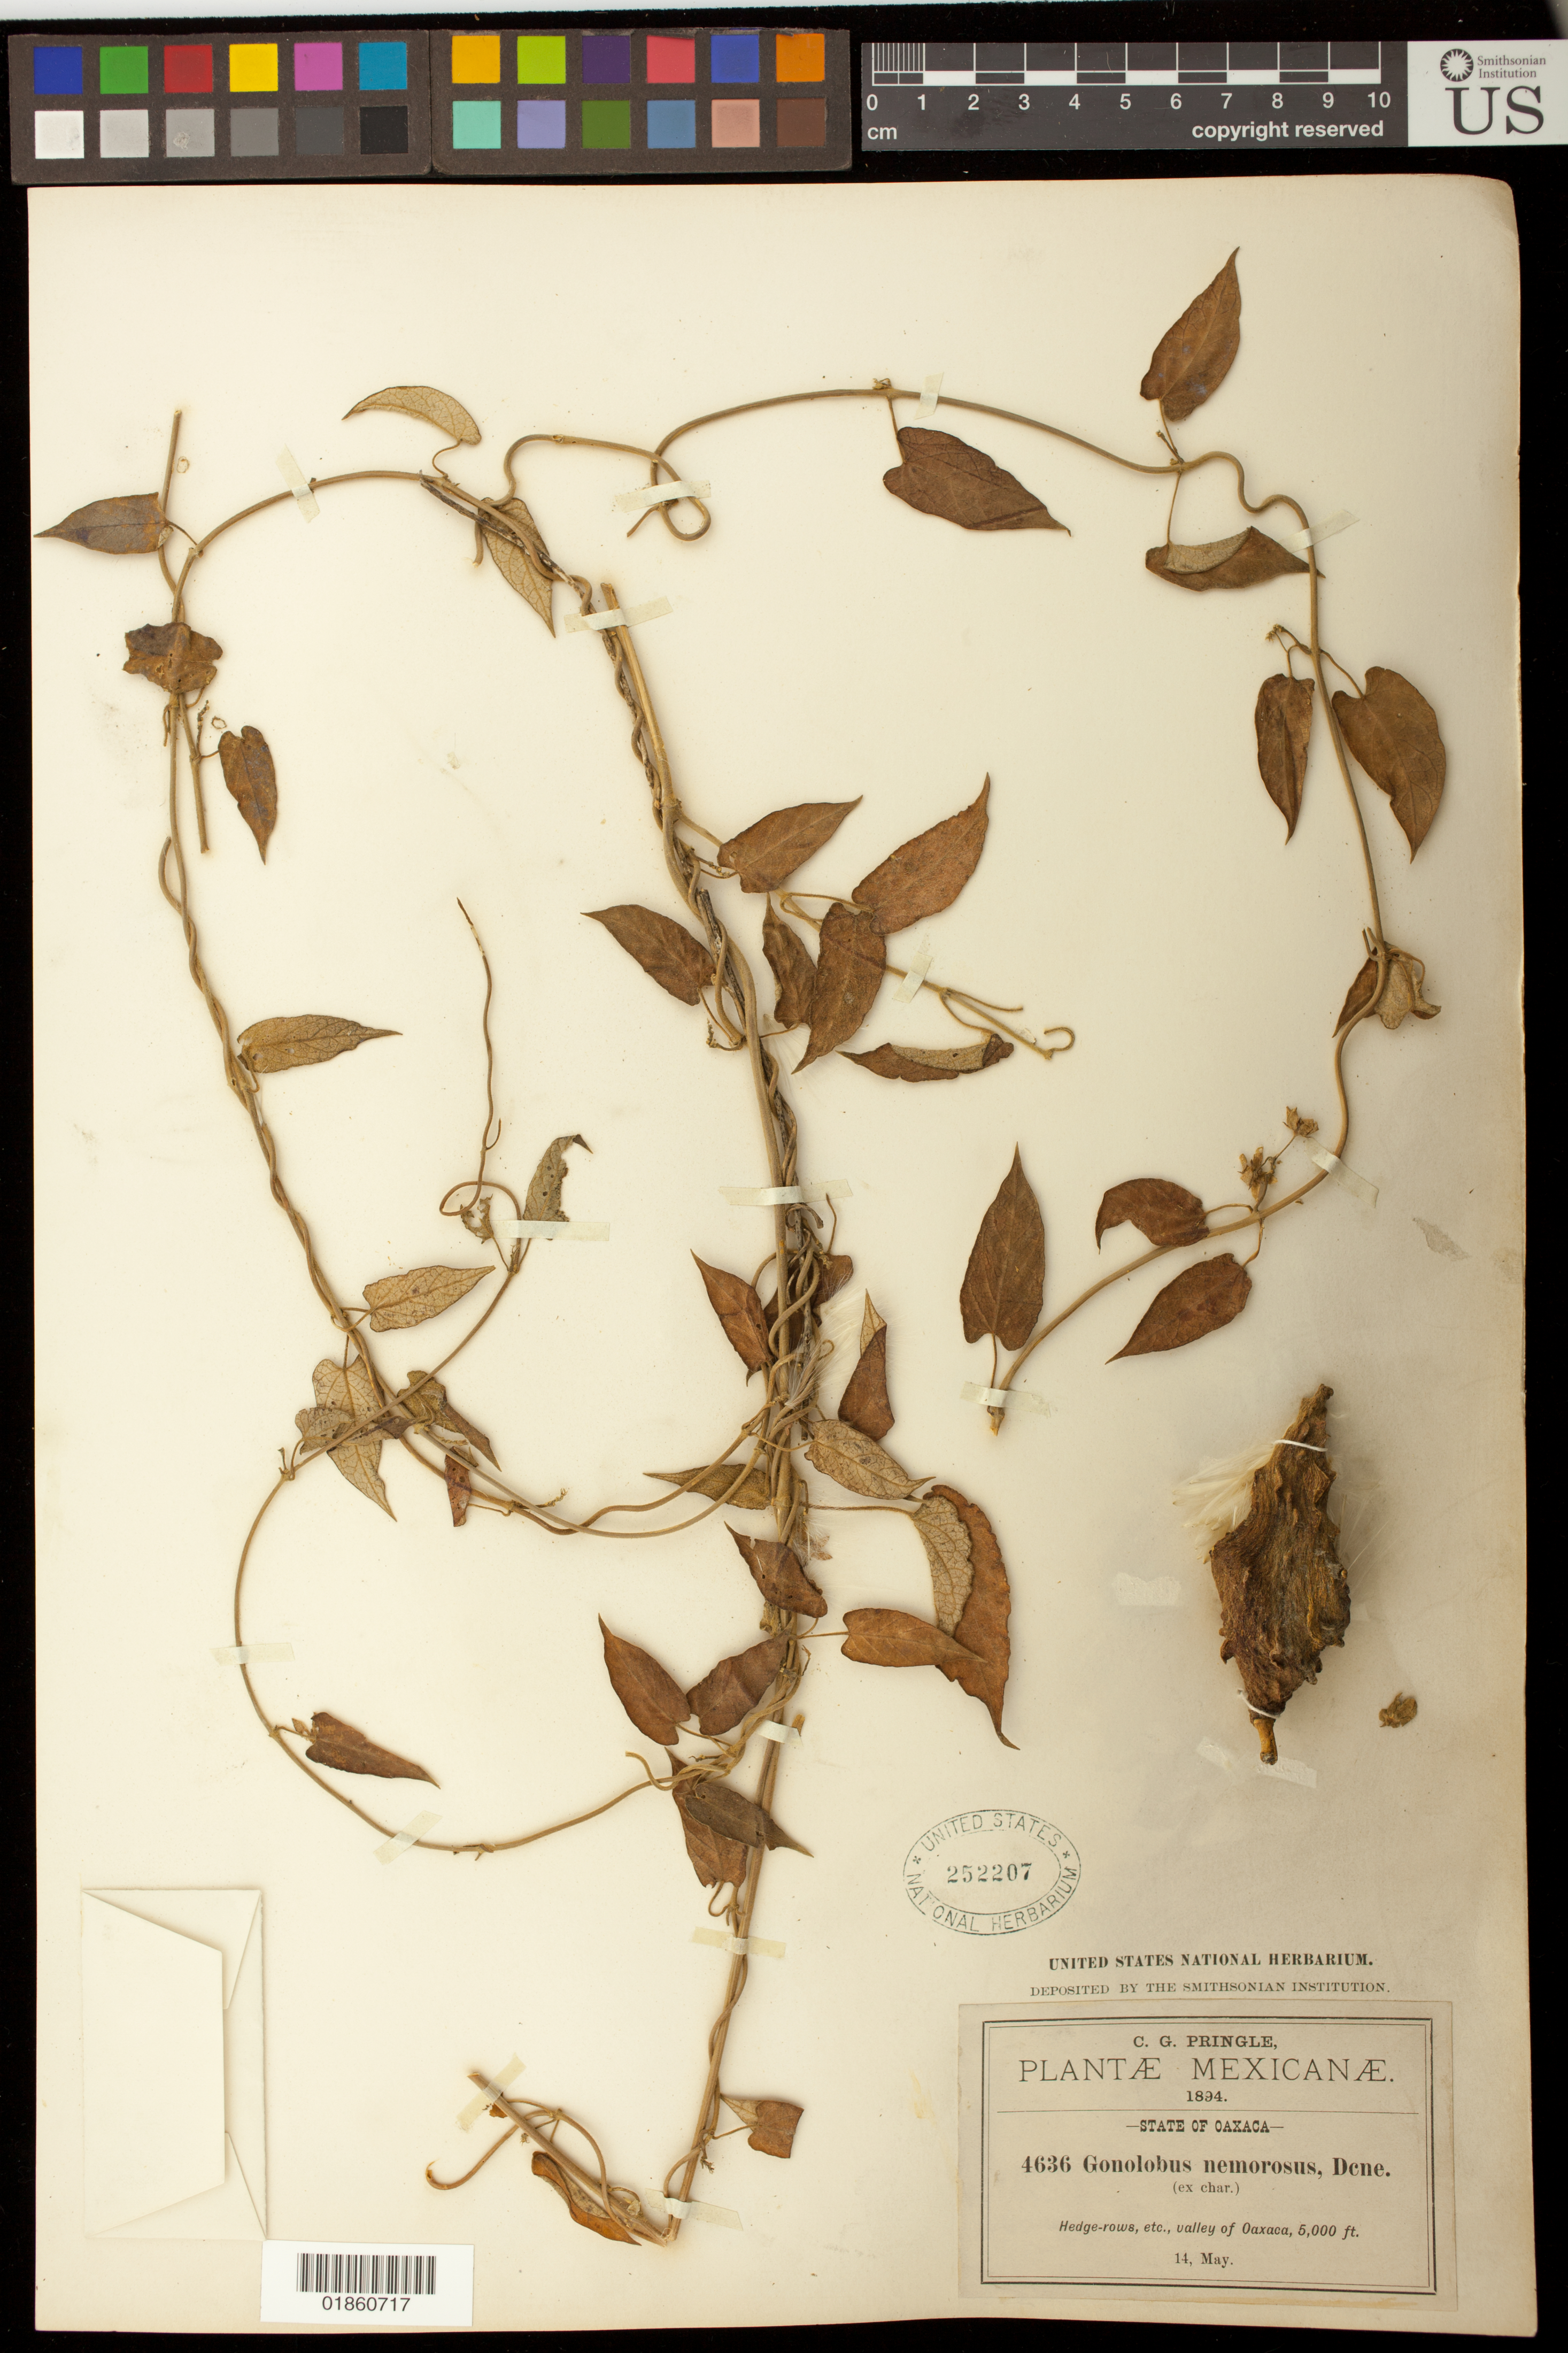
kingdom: Plantae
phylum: Tracheophyta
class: Magnoliopsida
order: Gentianales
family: Apocynaceae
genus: Gonolobus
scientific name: Gonolobus nemorosus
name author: Decne.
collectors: C. G. Pringle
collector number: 4636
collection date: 1894-05-14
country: Mexico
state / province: Oaxaca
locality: Valley of Oaxaca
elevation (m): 1524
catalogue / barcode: US 252207